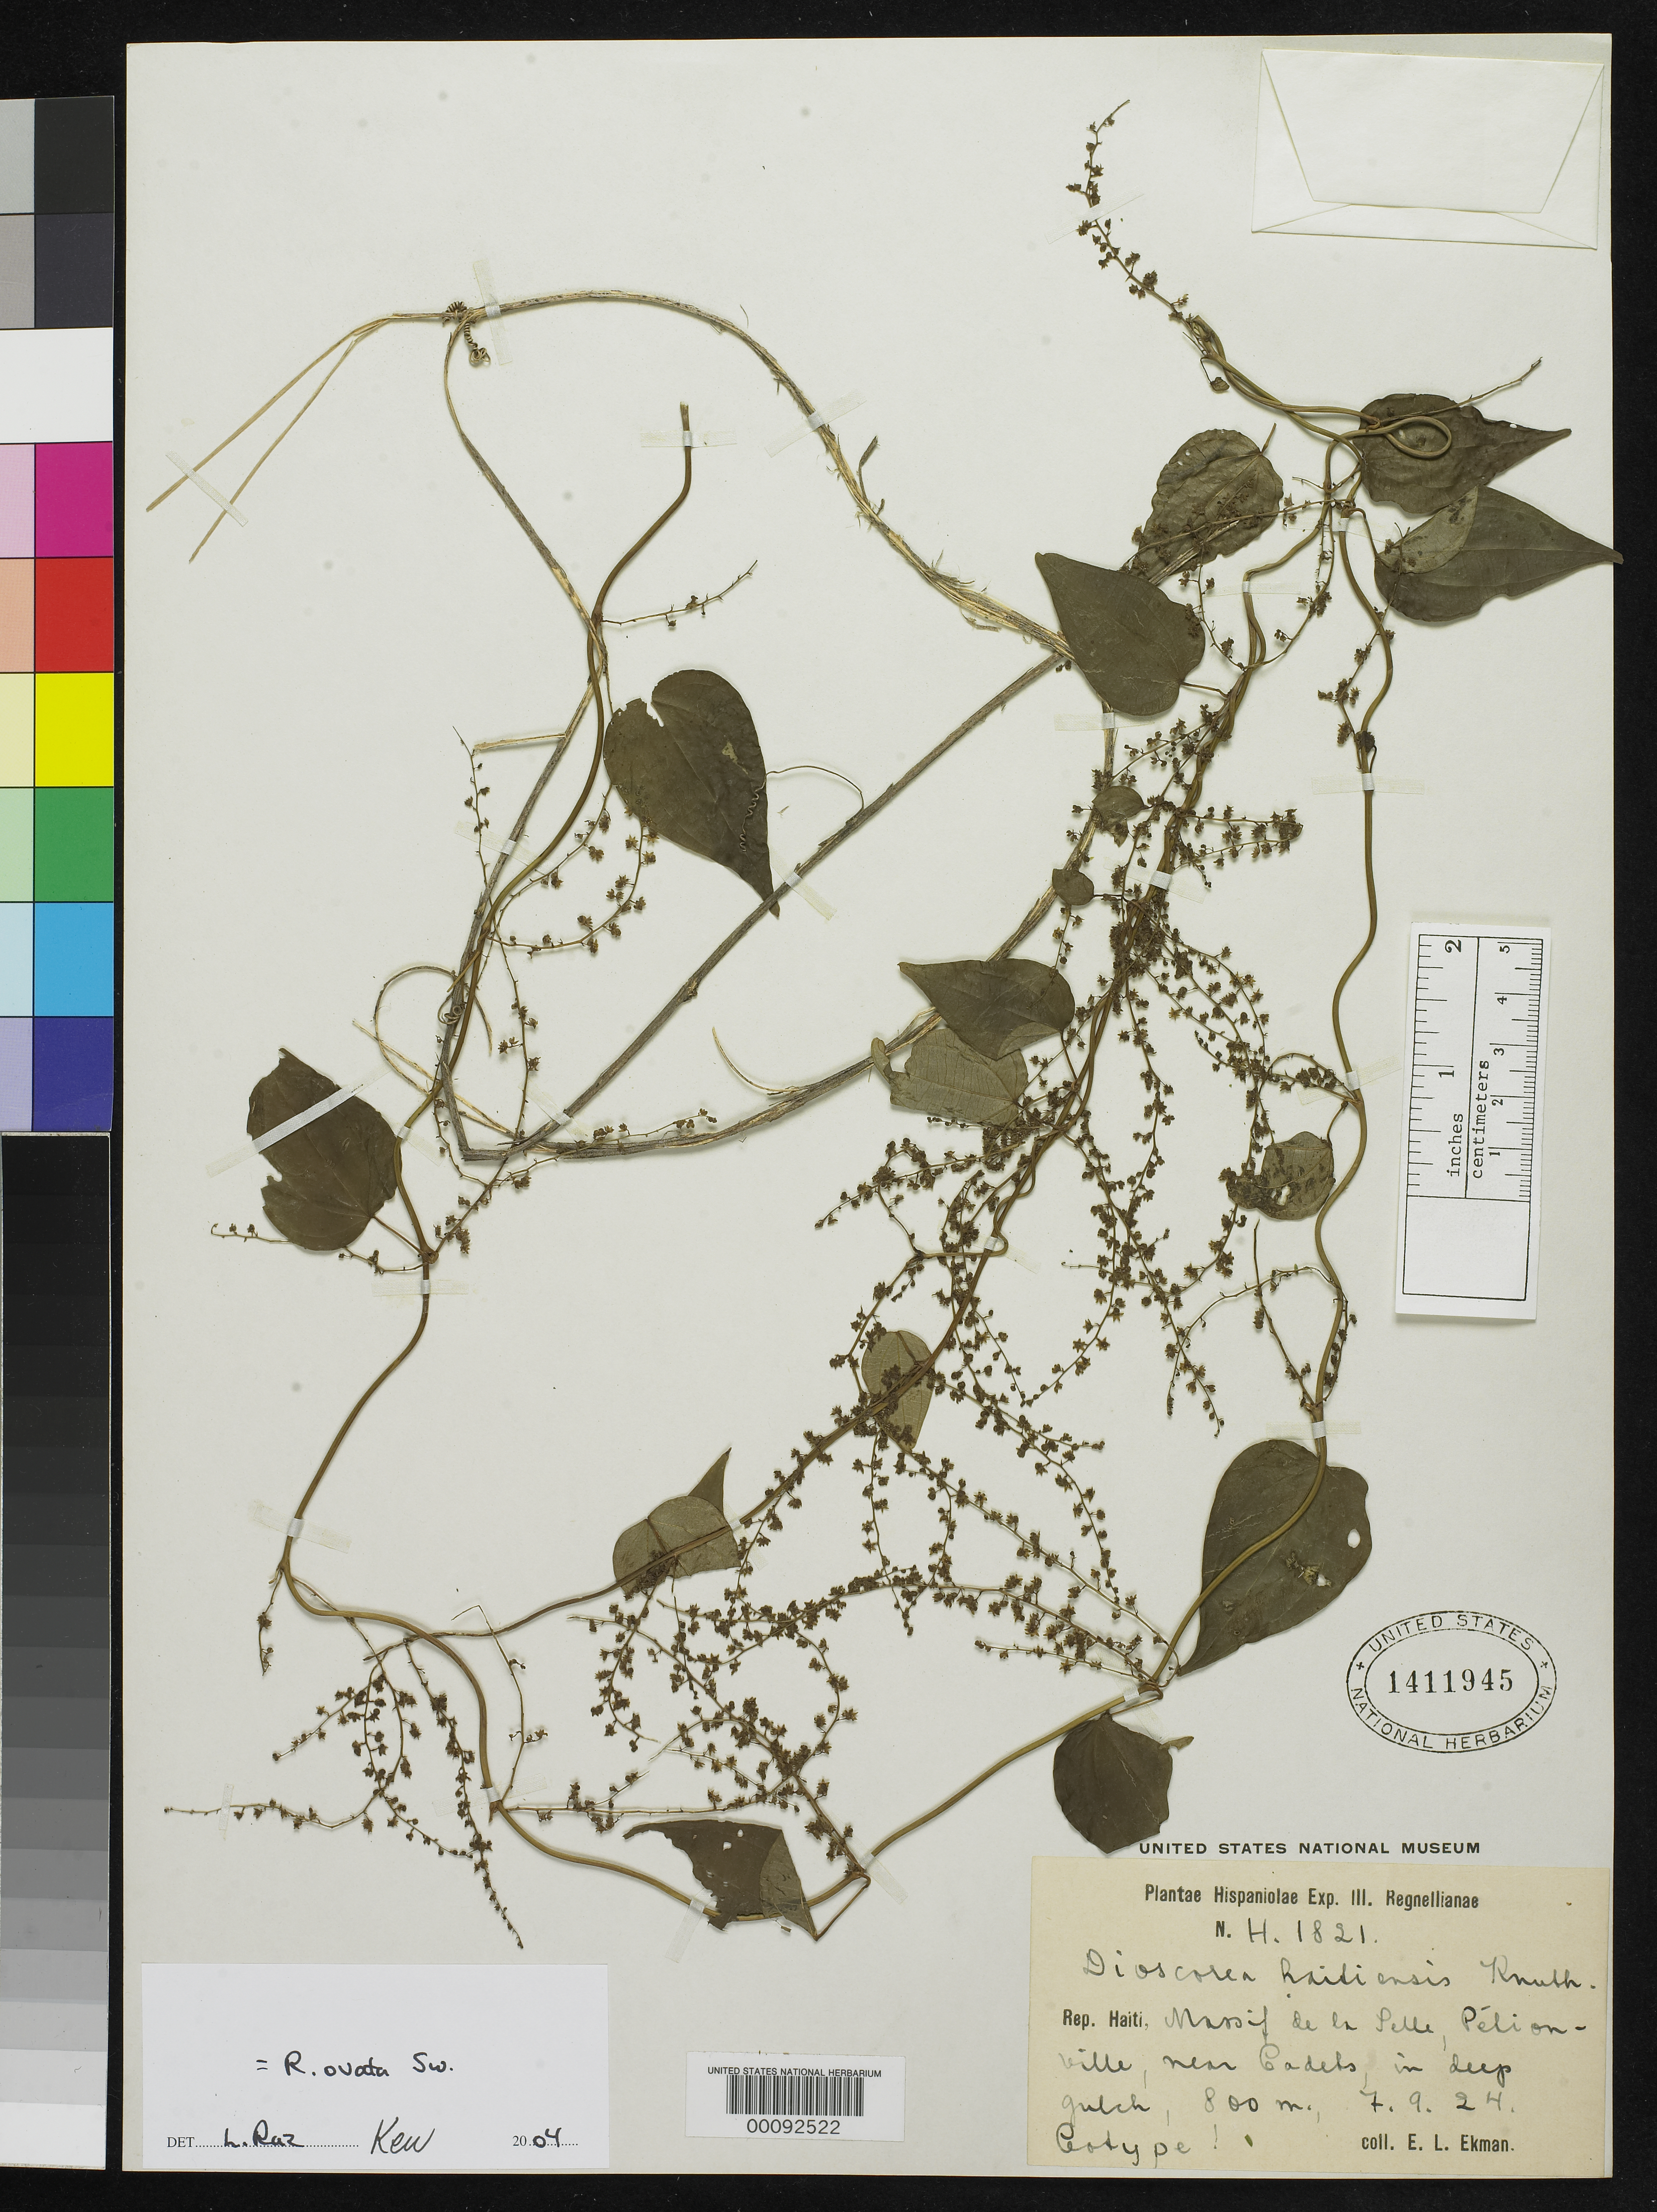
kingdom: Plantae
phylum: Tracheophyta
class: Liliopsida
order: Dioscoreales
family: Dioscoreaceae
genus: Dioscorea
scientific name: Dioscorea haitiensis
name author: R. Knuth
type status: Isotype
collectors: E. L. Ekman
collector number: H 1821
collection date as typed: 07 Sep 1924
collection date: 1924-09-07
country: Haiti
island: Hispaniola Island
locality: Massif de La Selle, Pelionville, near Cabelo.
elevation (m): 800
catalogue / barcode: US 1411945